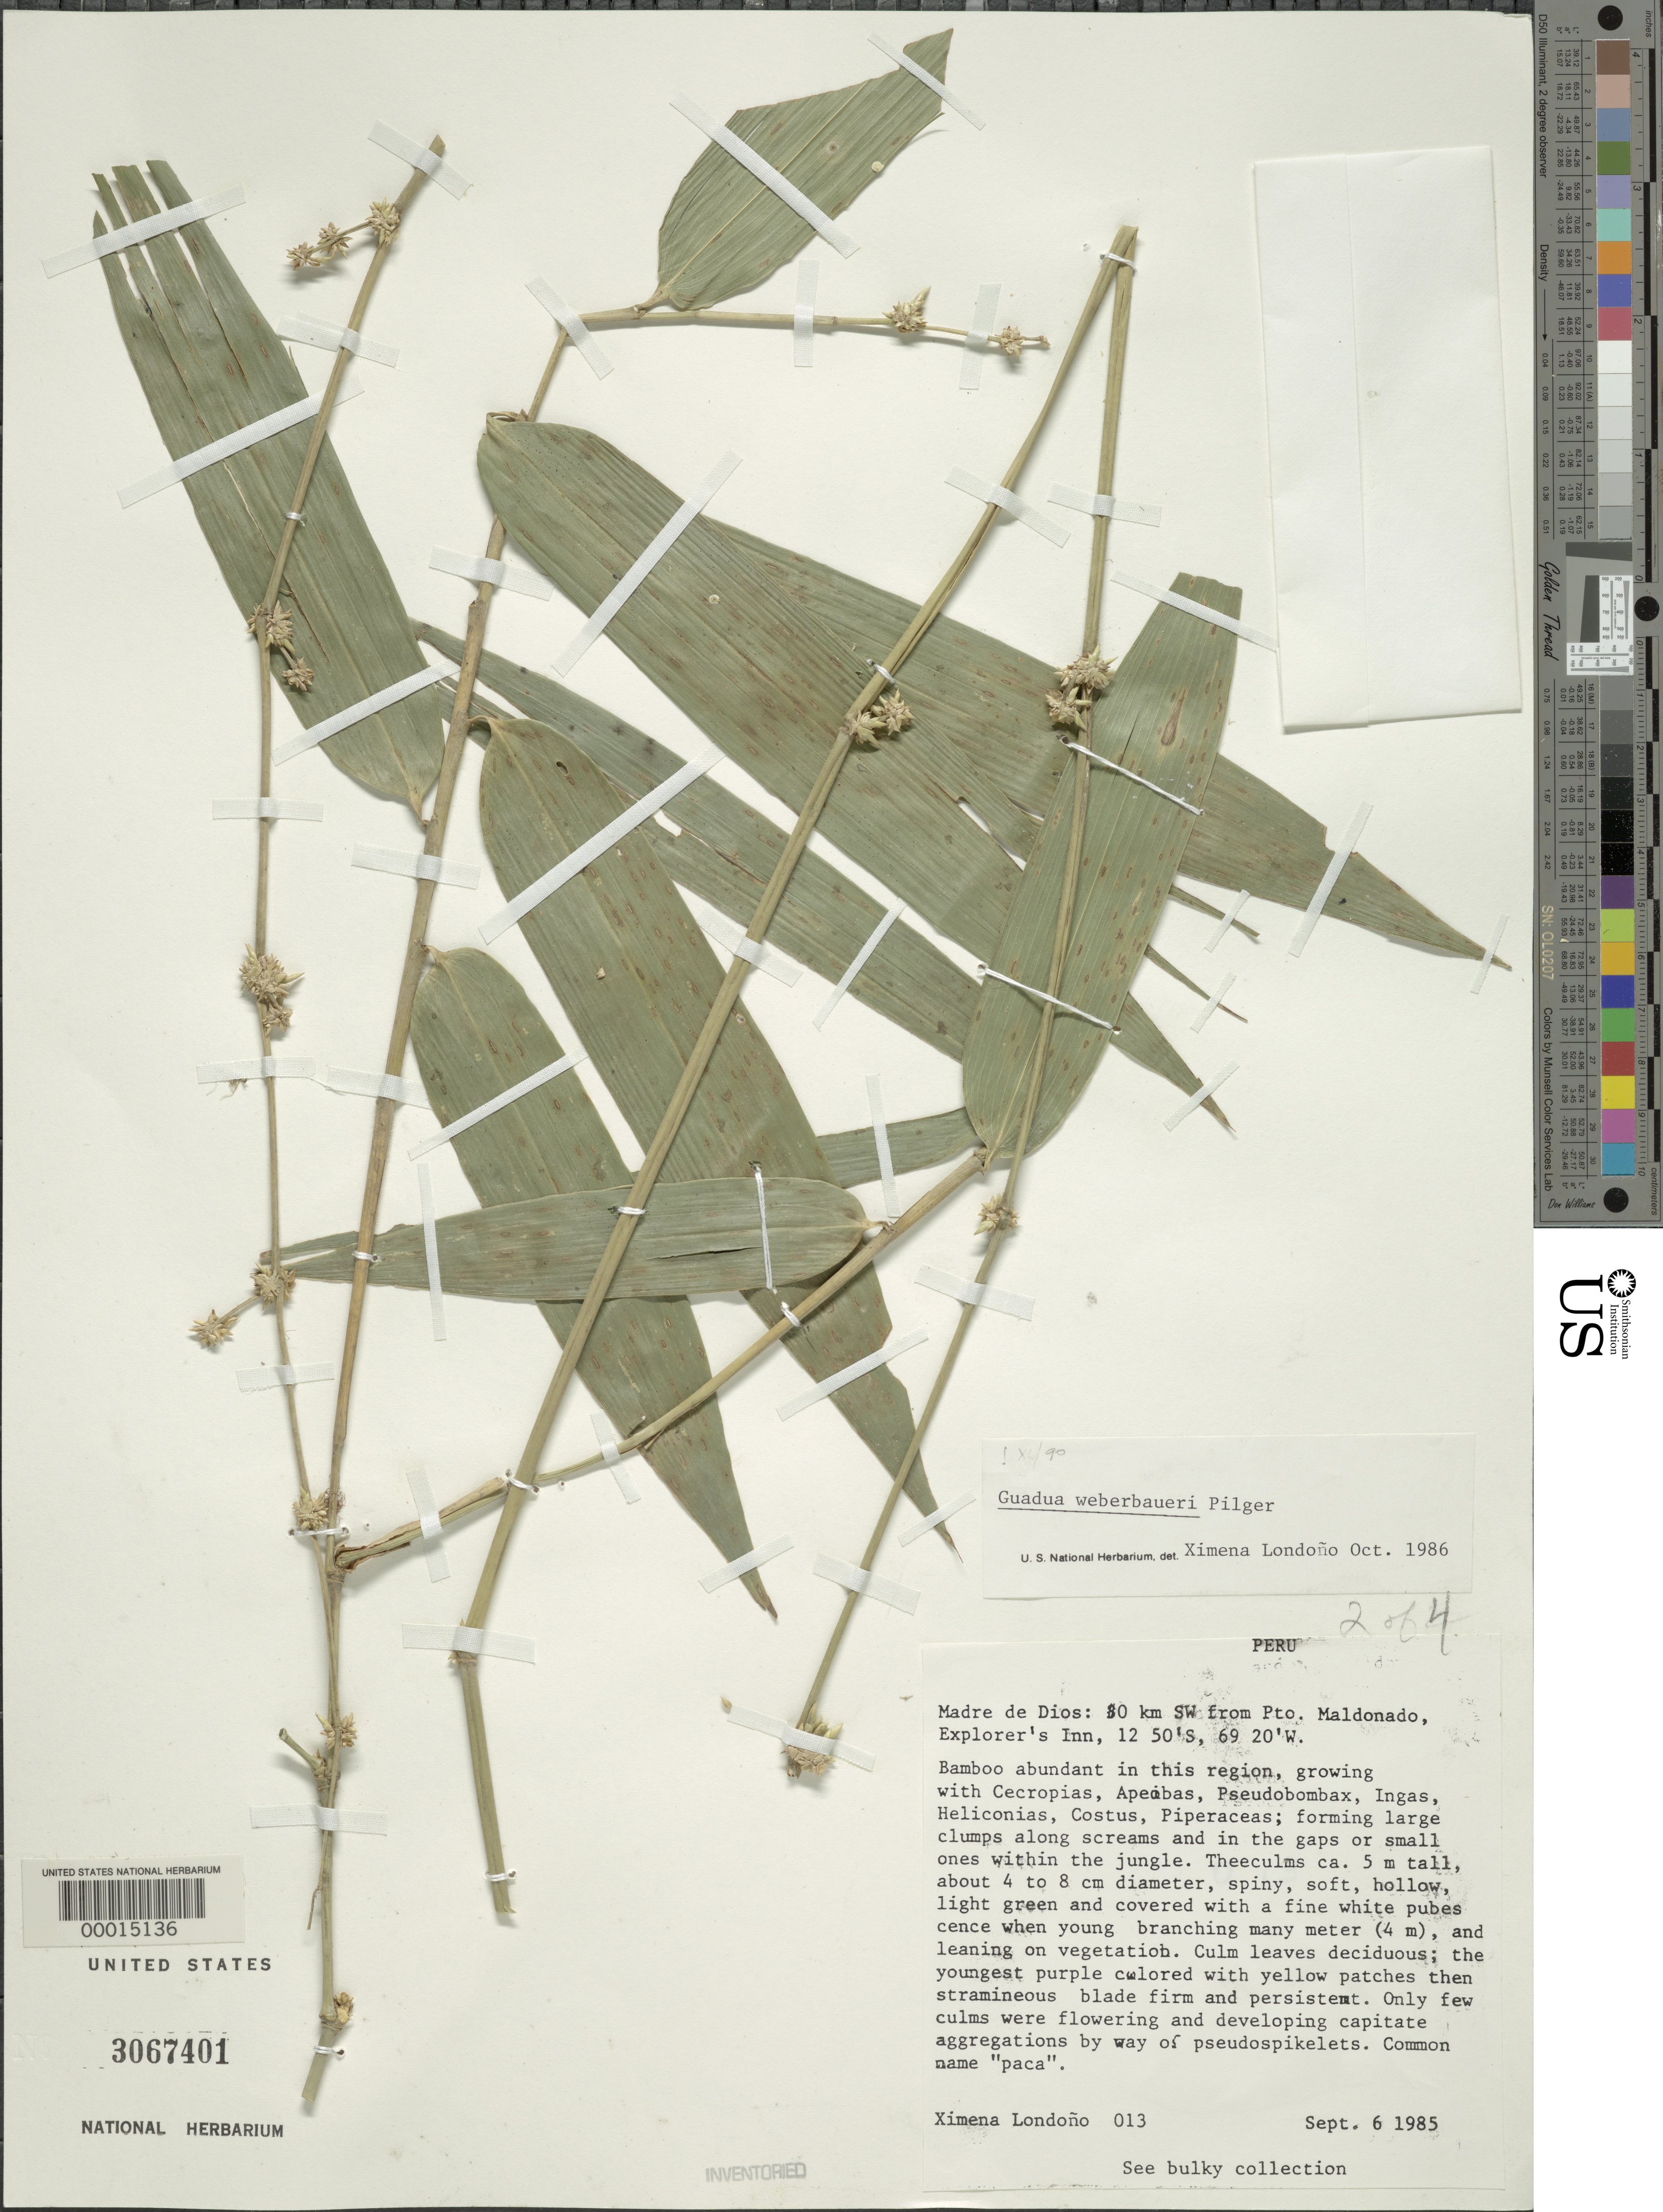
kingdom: Plantae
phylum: Tracheophyta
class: Liliopsida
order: Poales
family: Poaceae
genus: Guadua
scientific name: Guadua weberbaueri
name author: Pilg.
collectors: X. Londoño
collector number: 85-013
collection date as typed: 06 Sep 1985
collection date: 1985-09-06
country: Peru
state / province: Madre de Dios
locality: Maldonado, Explorer's Inn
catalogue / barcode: US 3067401